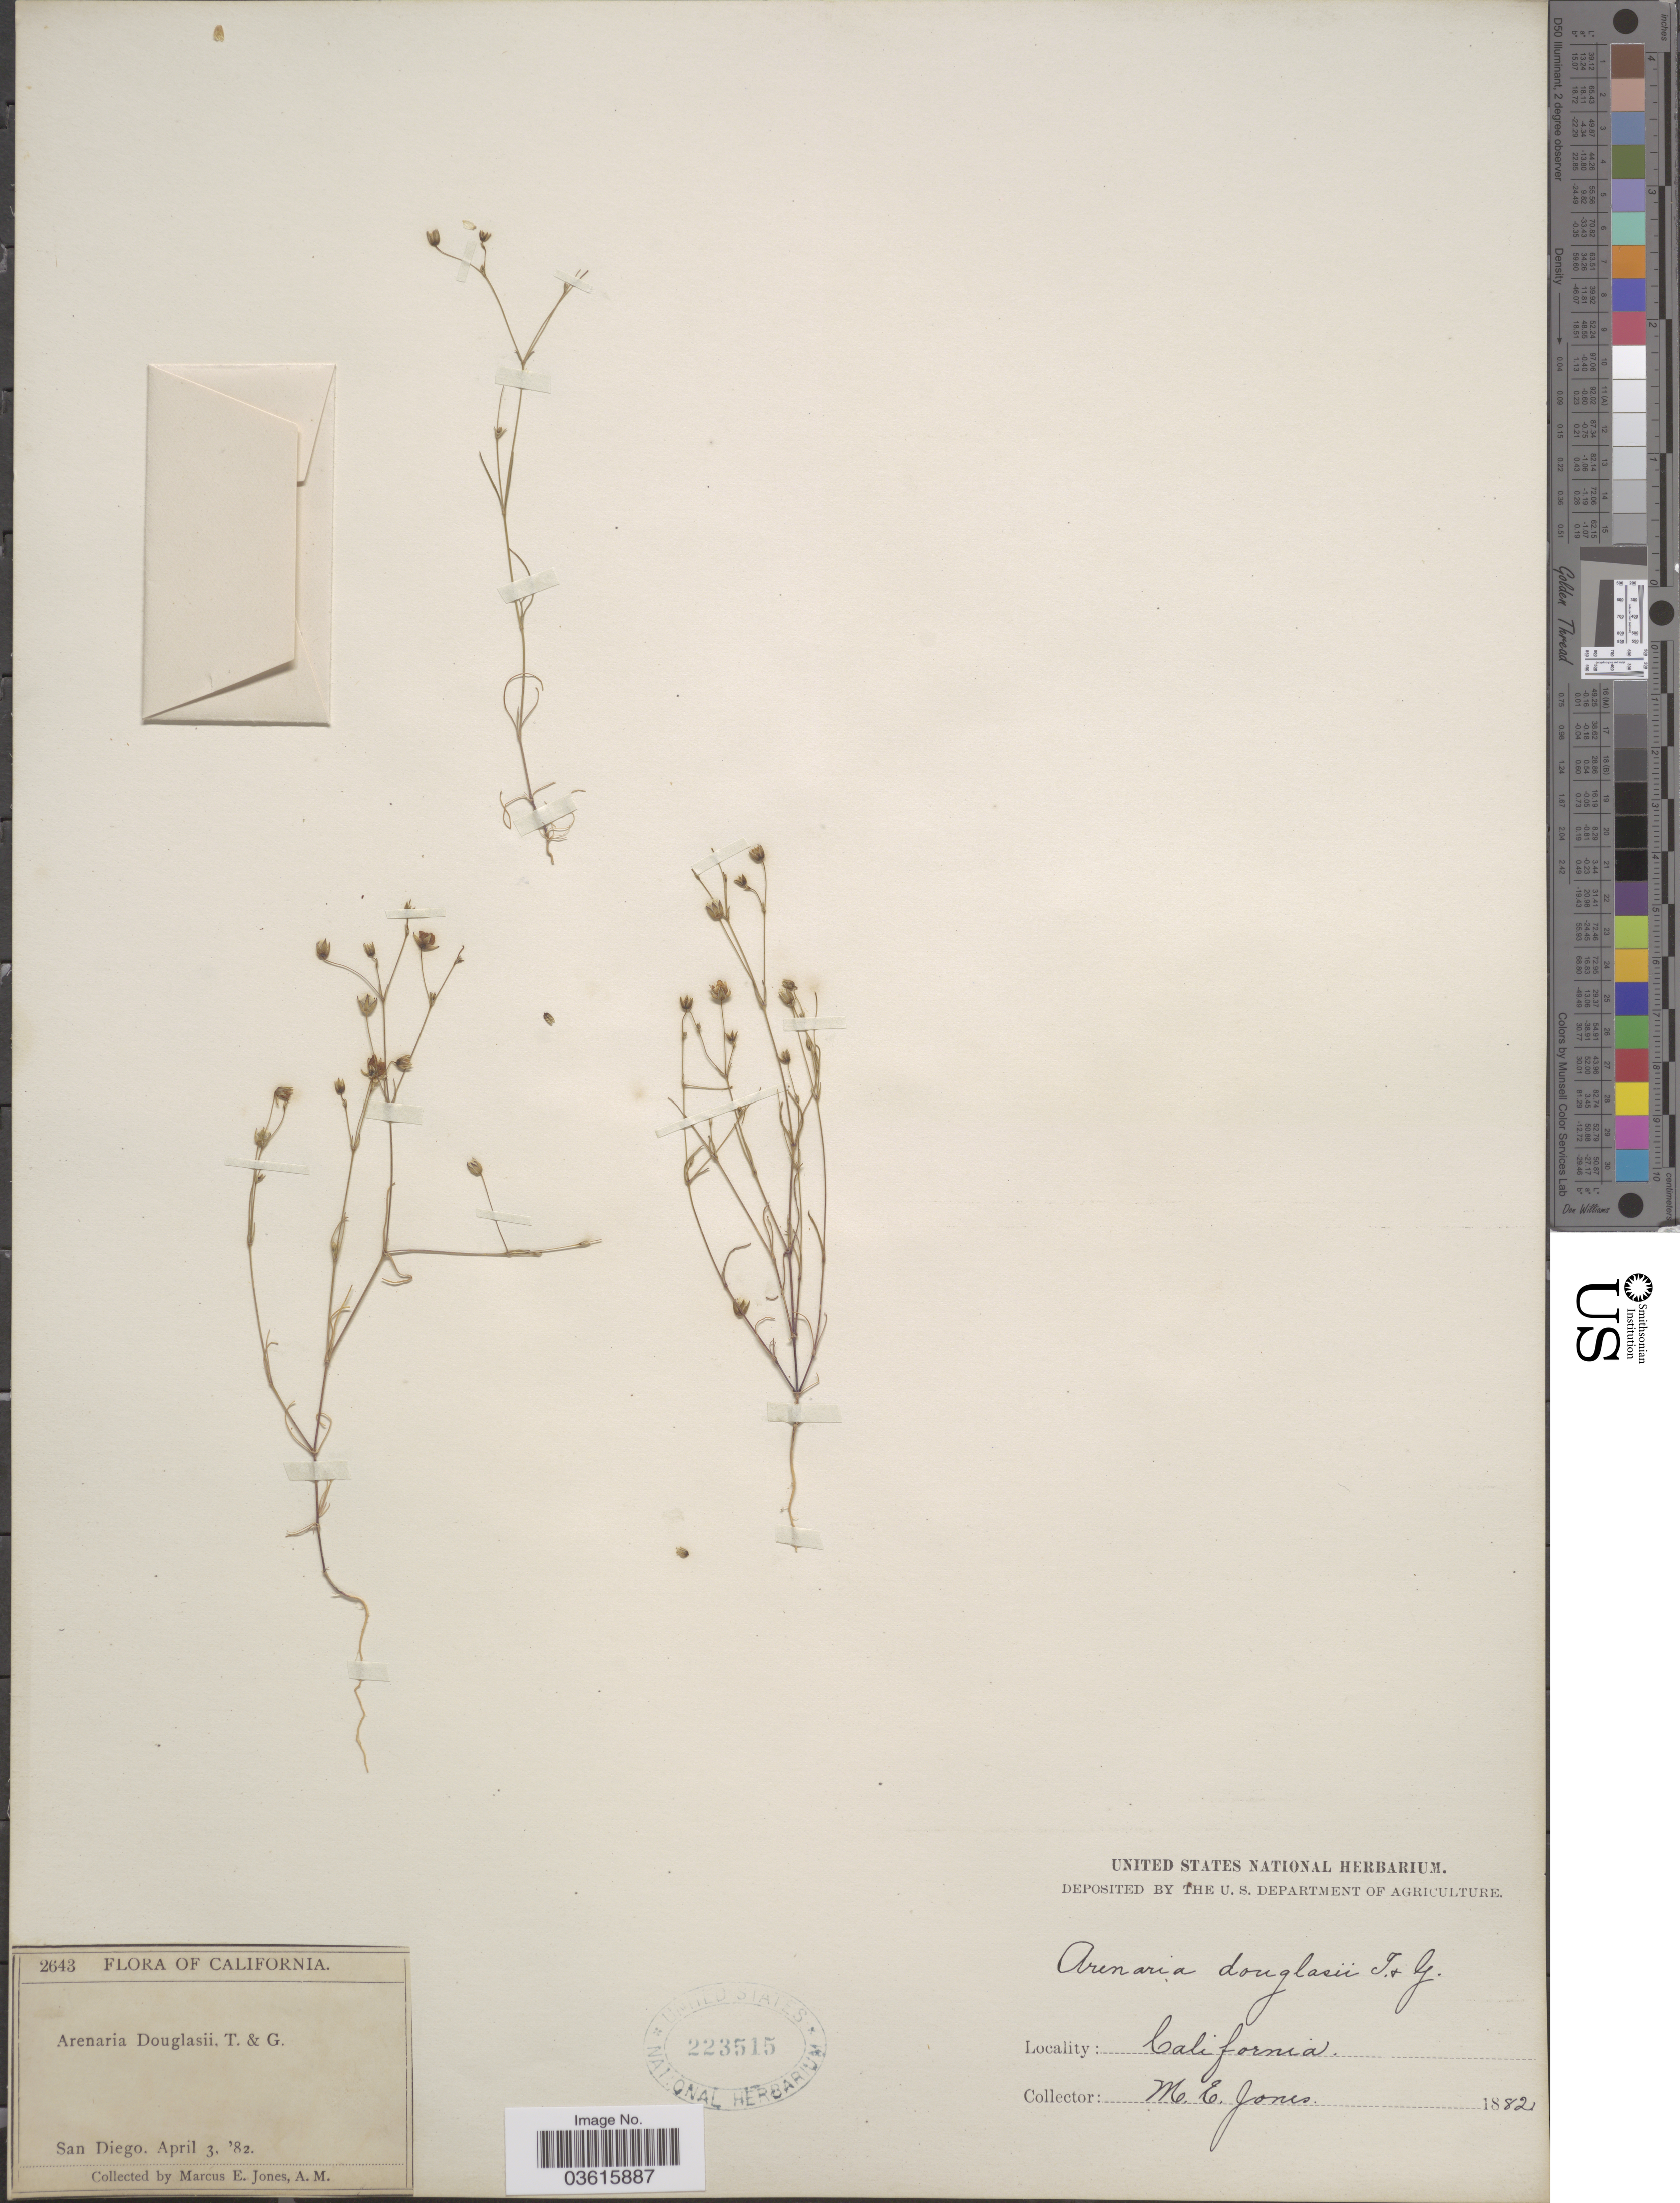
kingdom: Plantae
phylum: Tracheophyta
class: Magnoliopsida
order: Caryophyllales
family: Caryophyllaceae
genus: Minuartia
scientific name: Minuartia douglasii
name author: Mattf.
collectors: M. E. Jones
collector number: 2643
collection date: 1882-04-03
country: United States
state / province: California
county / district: San Diego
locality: San Diego.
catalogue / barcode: US 223515